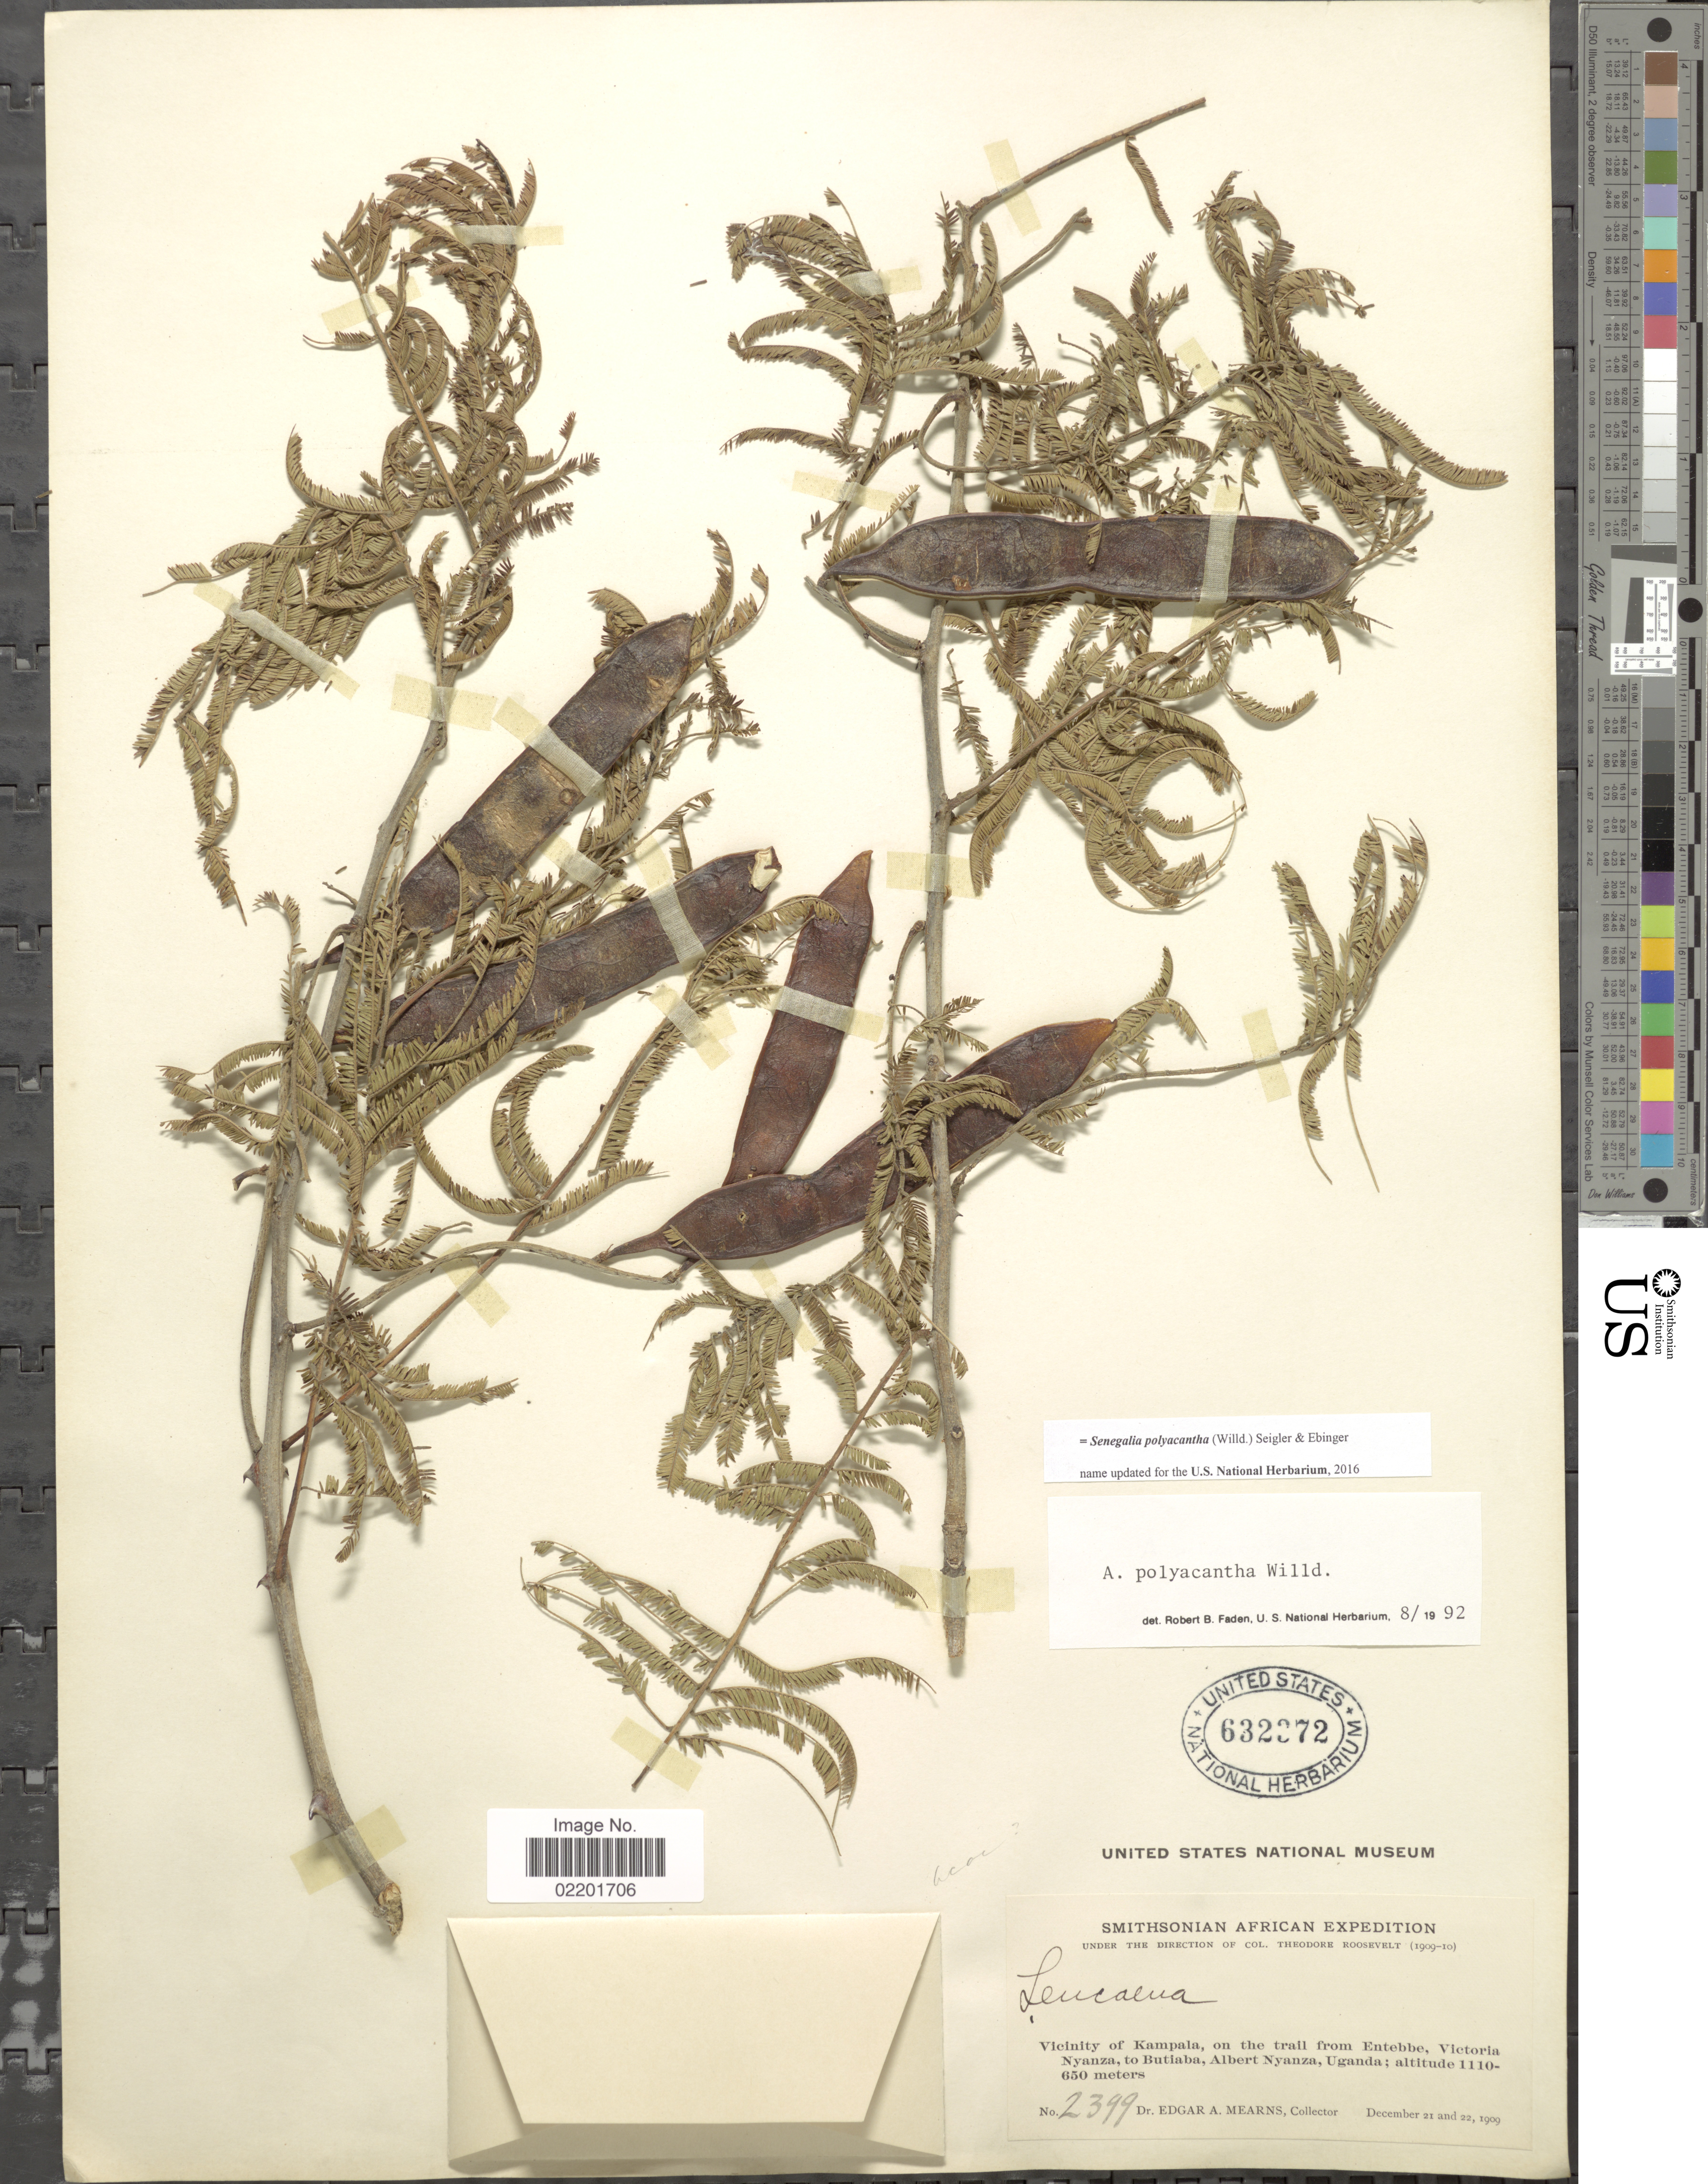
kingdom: Plantae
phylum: Tracheophyta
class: Magnoliopsida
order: Fabales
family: Fabaceae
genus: Senegalia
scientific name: Senegalia polyacantha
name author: (Willd.) Seigler & Ebinger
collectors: E. A. Mearns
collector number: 2399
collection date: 1909-12-21/1909-12-22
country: Uganda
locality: Vicinity of Kampala, on the trail from Entebbe, Victoria Nyanza, to Butiaba, Albert Nyanza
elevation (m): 650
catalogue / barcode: US 632372